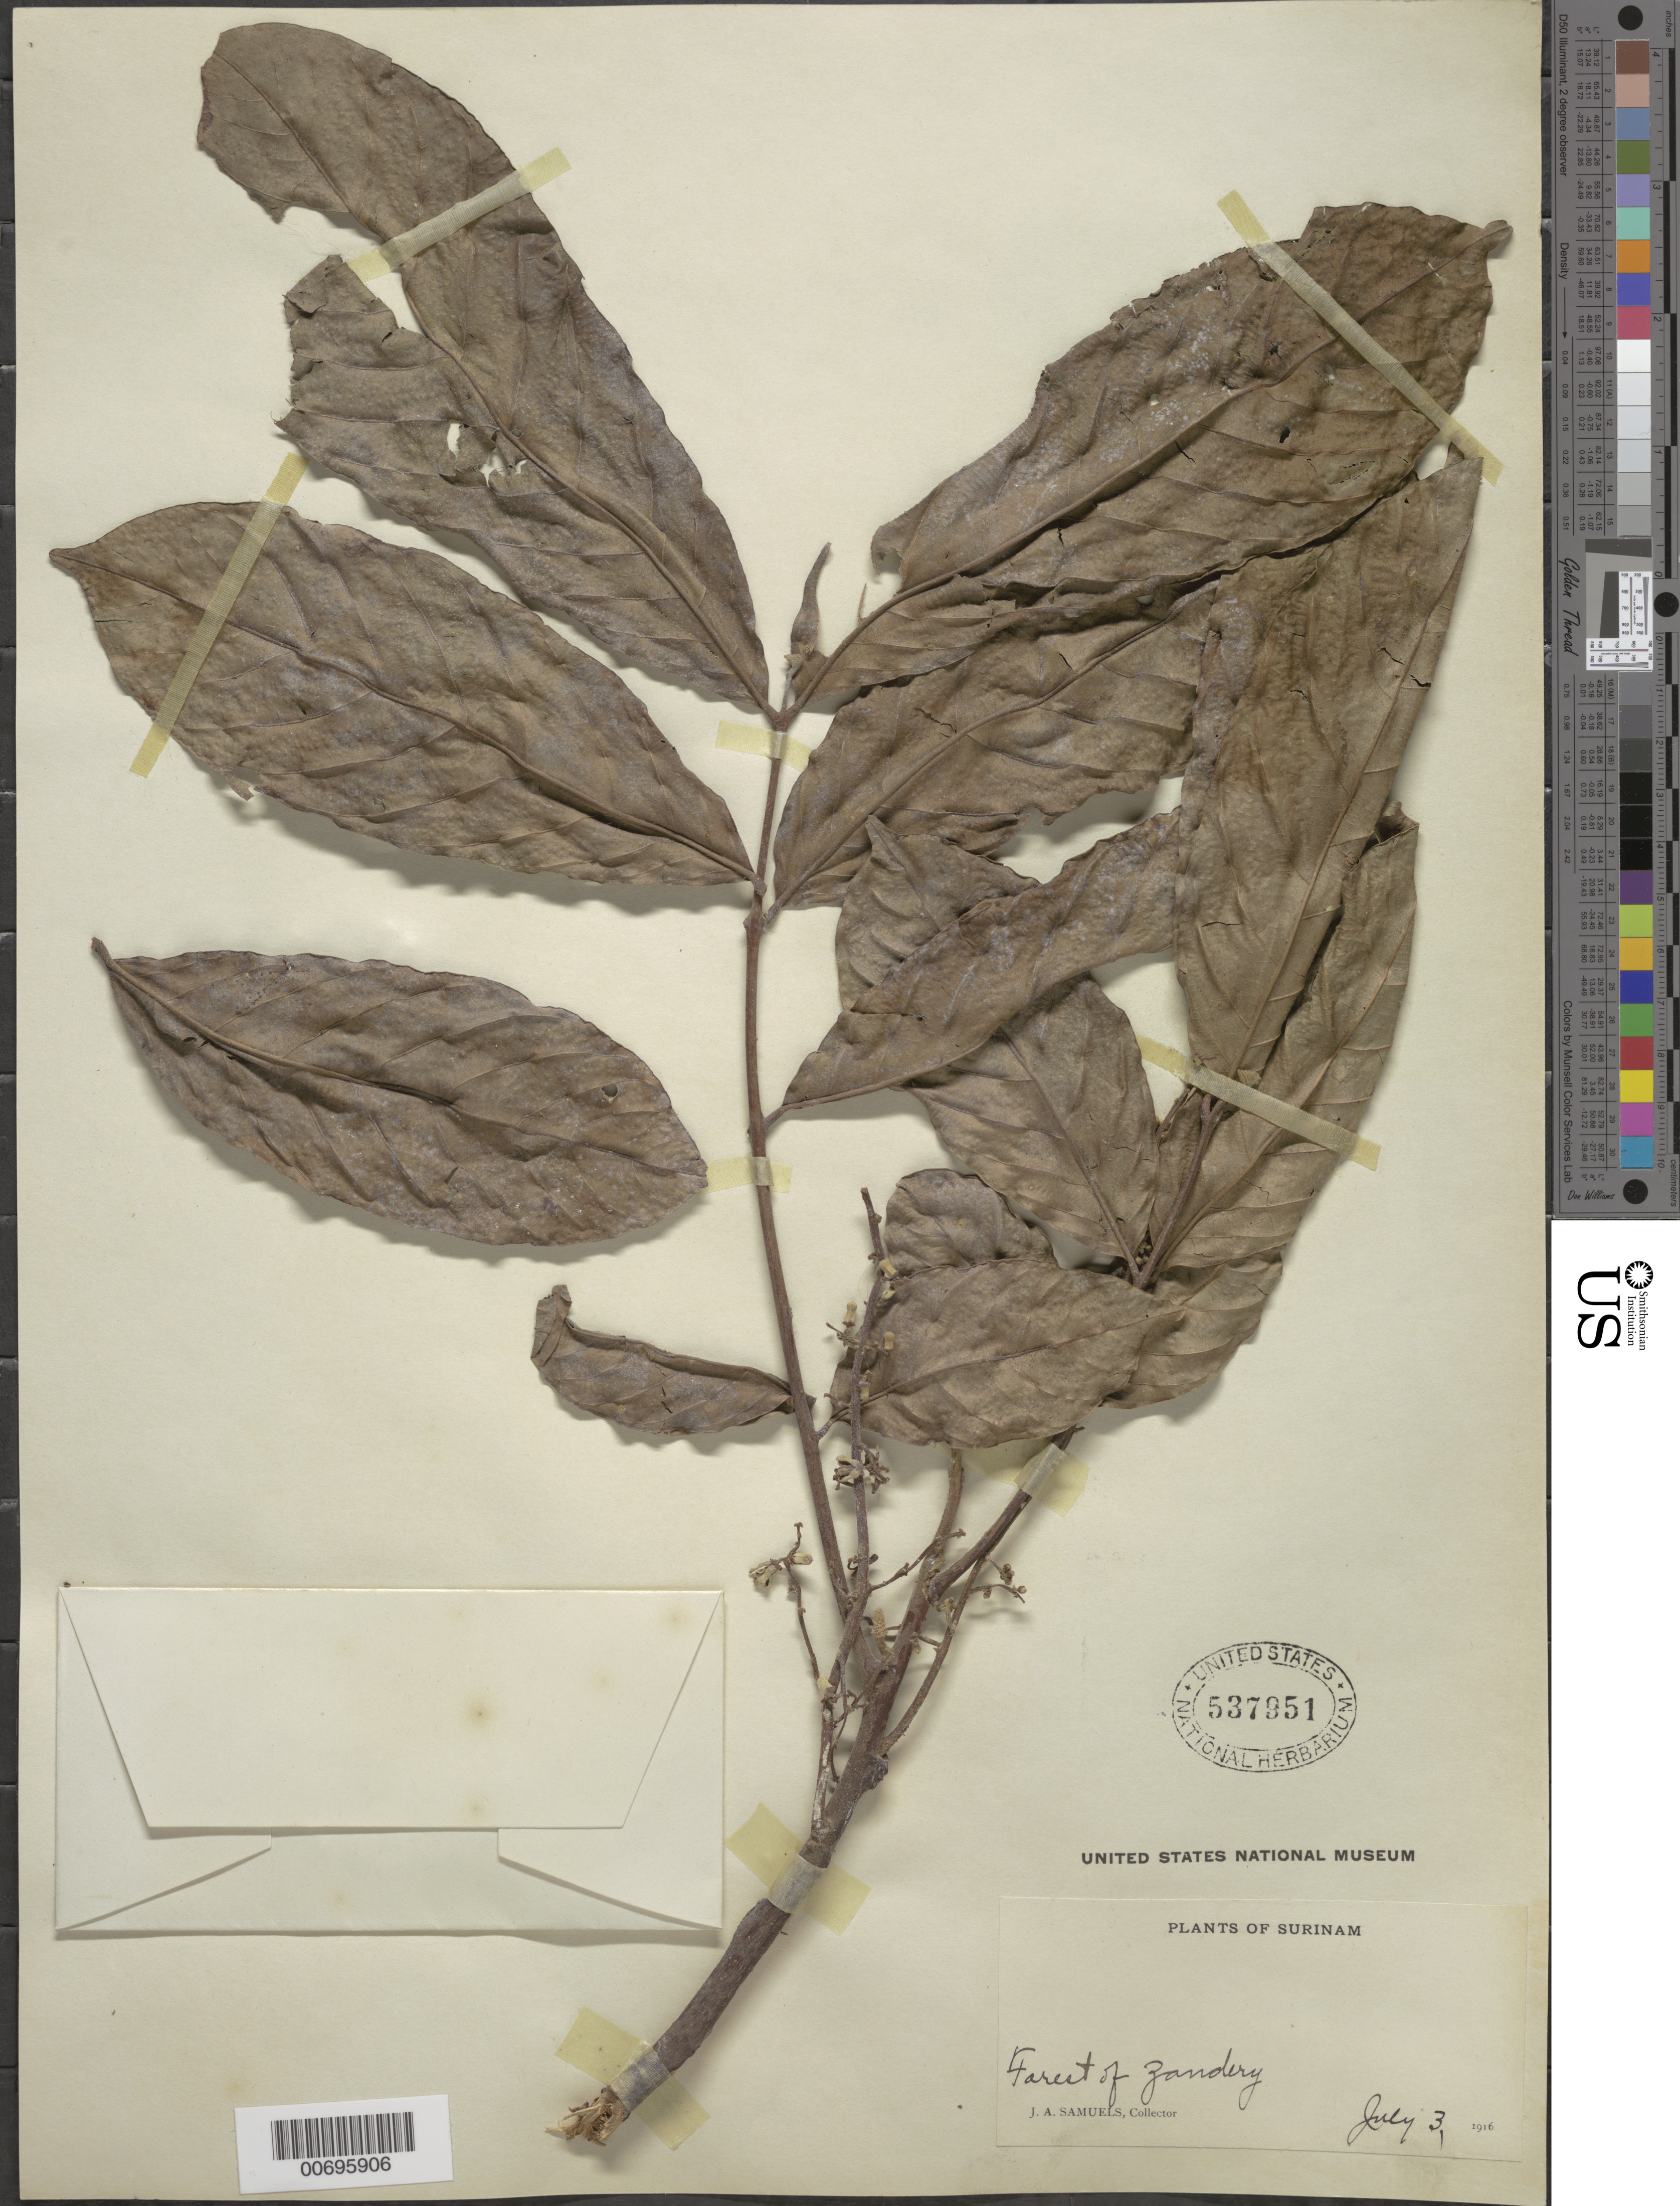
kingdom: Plantae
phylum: Tracheophyta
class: Magnoliopsida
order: Sapindales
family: Meliaceae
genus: Guarea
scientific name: Guarea sp.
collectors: J. A. Samuels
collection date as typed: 3-Jul-16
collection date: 1916-07-03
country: Suriname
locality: Forest of Zandery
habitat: Forest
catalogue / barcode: US 537951